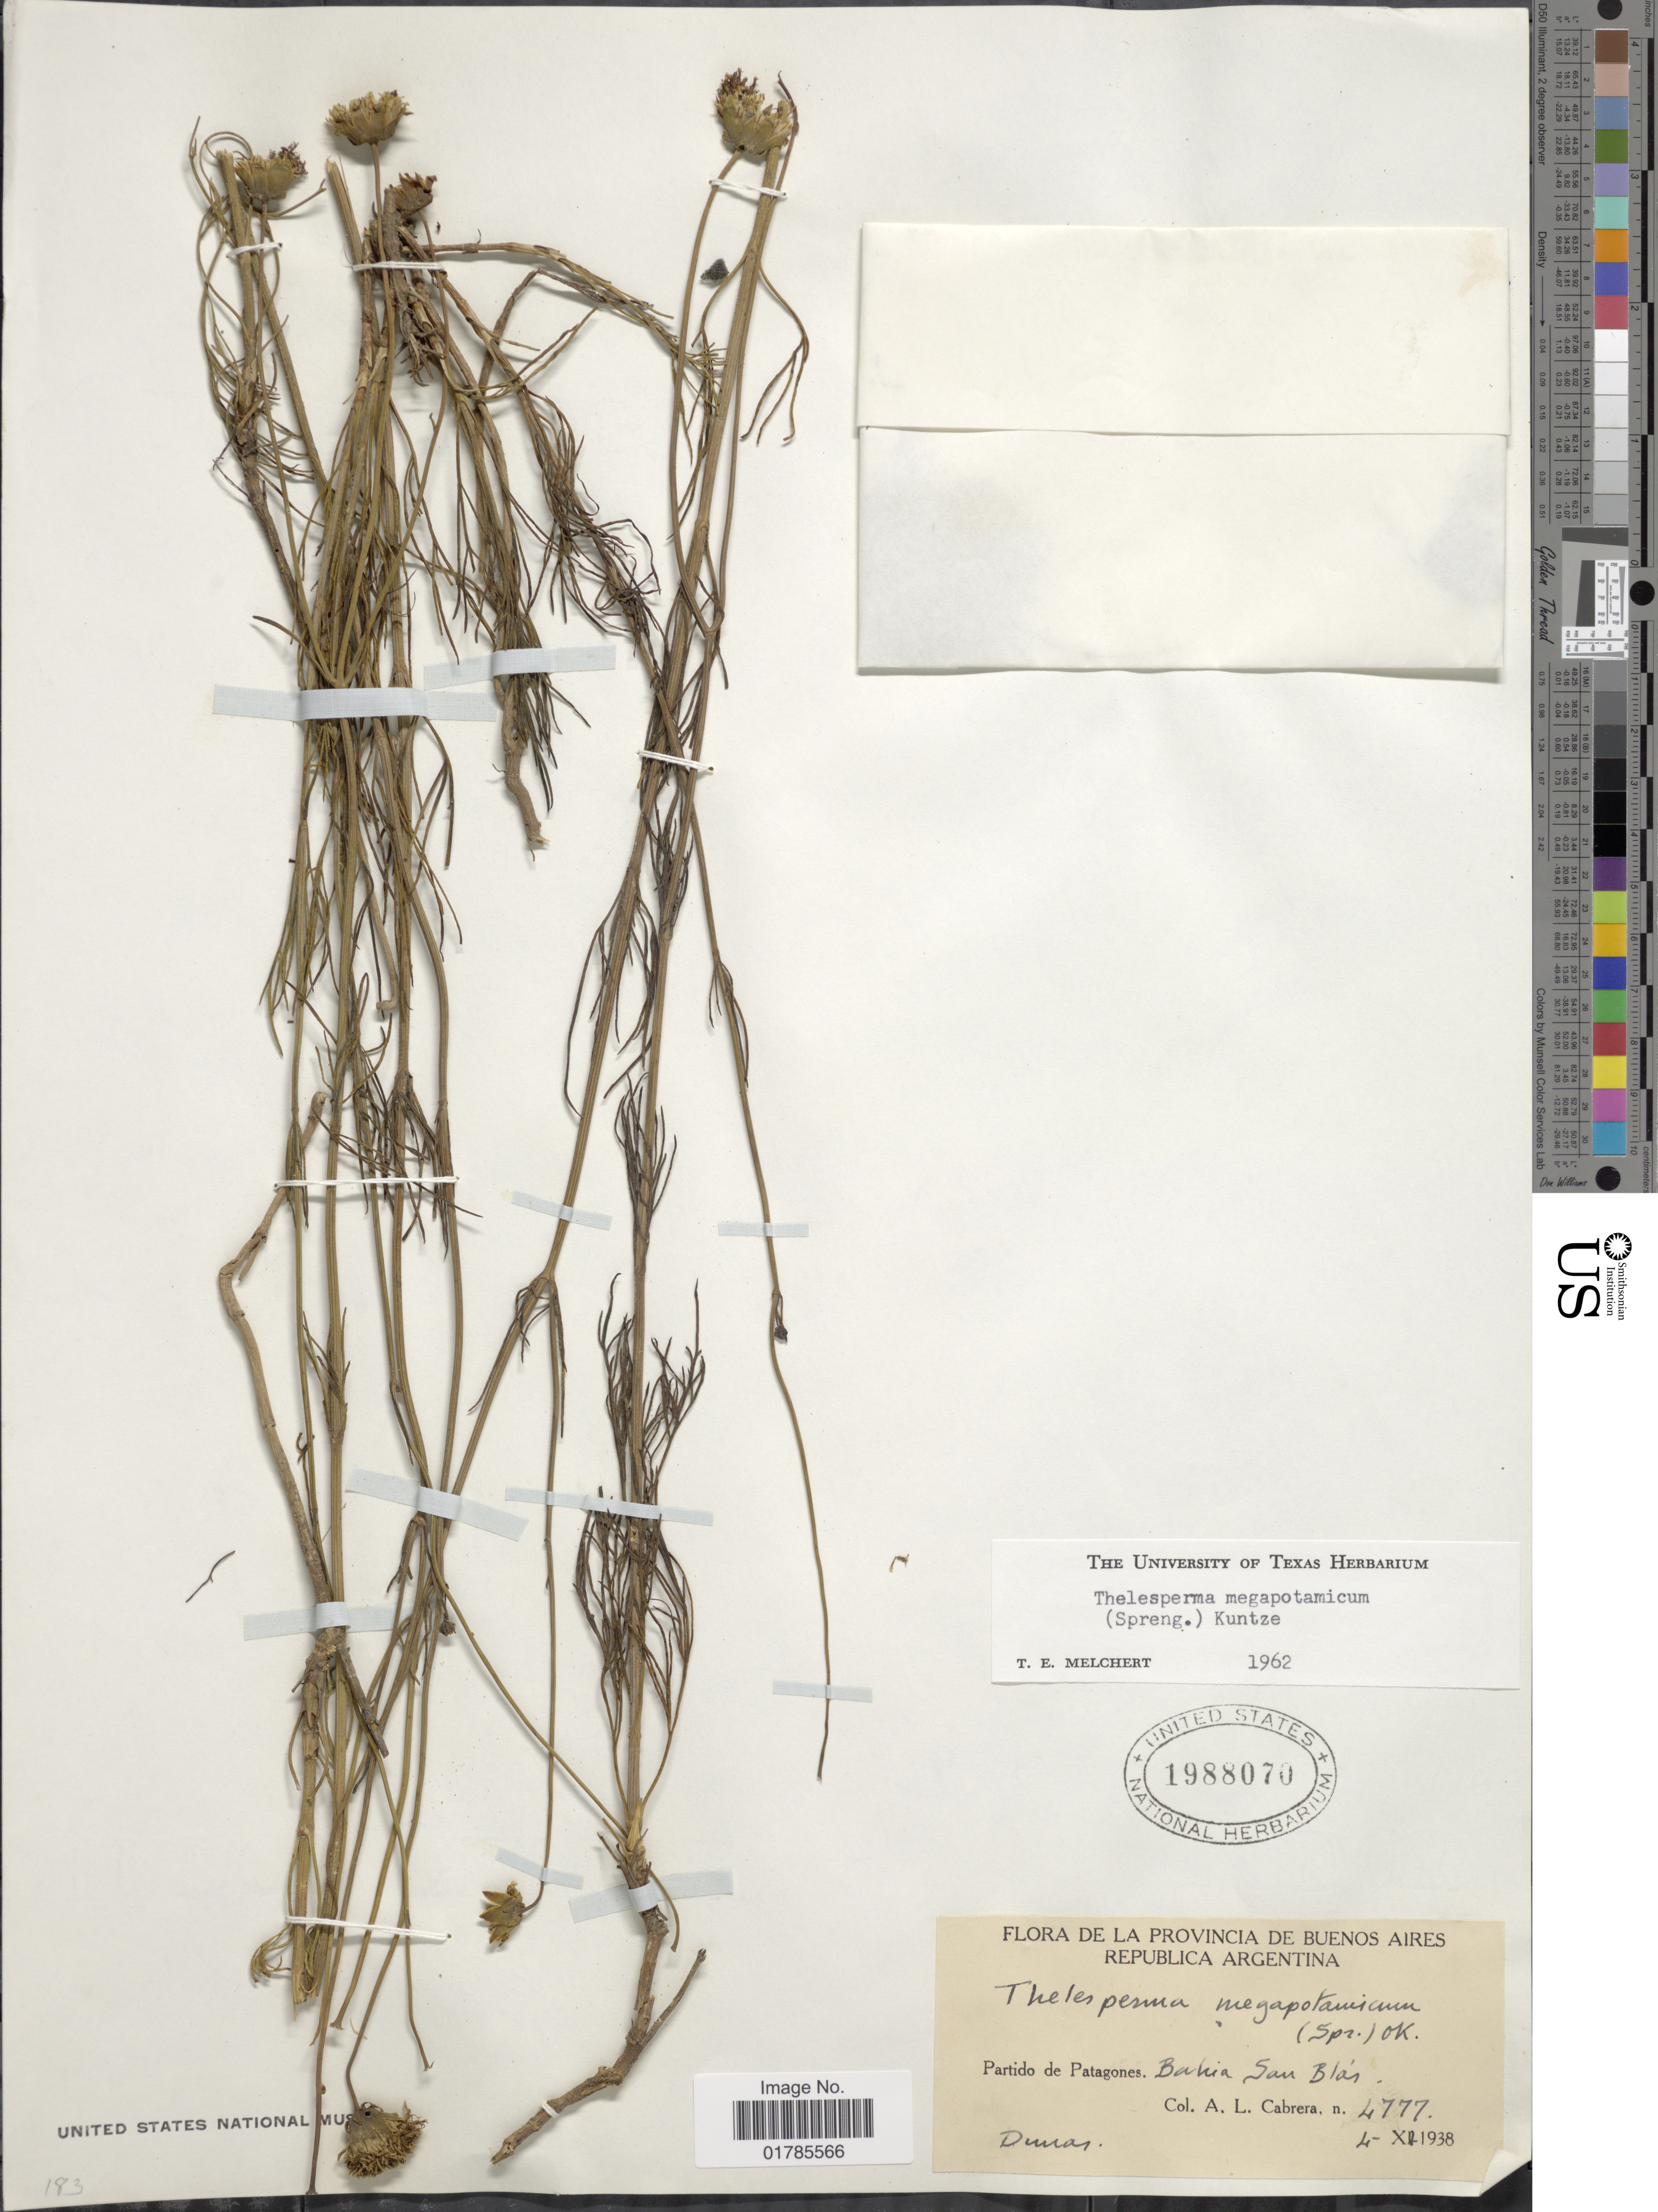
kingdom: Plantae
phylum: Tracheophyta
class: Magnoliopsida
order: Asterales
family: Asteraceae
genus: Thelesperma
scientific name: Thelesperma megapotamicum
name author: (Spreng.) Herter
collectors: A. L. Cabrera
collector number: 4777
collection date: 1938-11-04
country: Argentina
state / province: Buenos Aires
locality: Partido de Patagones, Bahia San Blas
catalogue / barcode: US 1988070